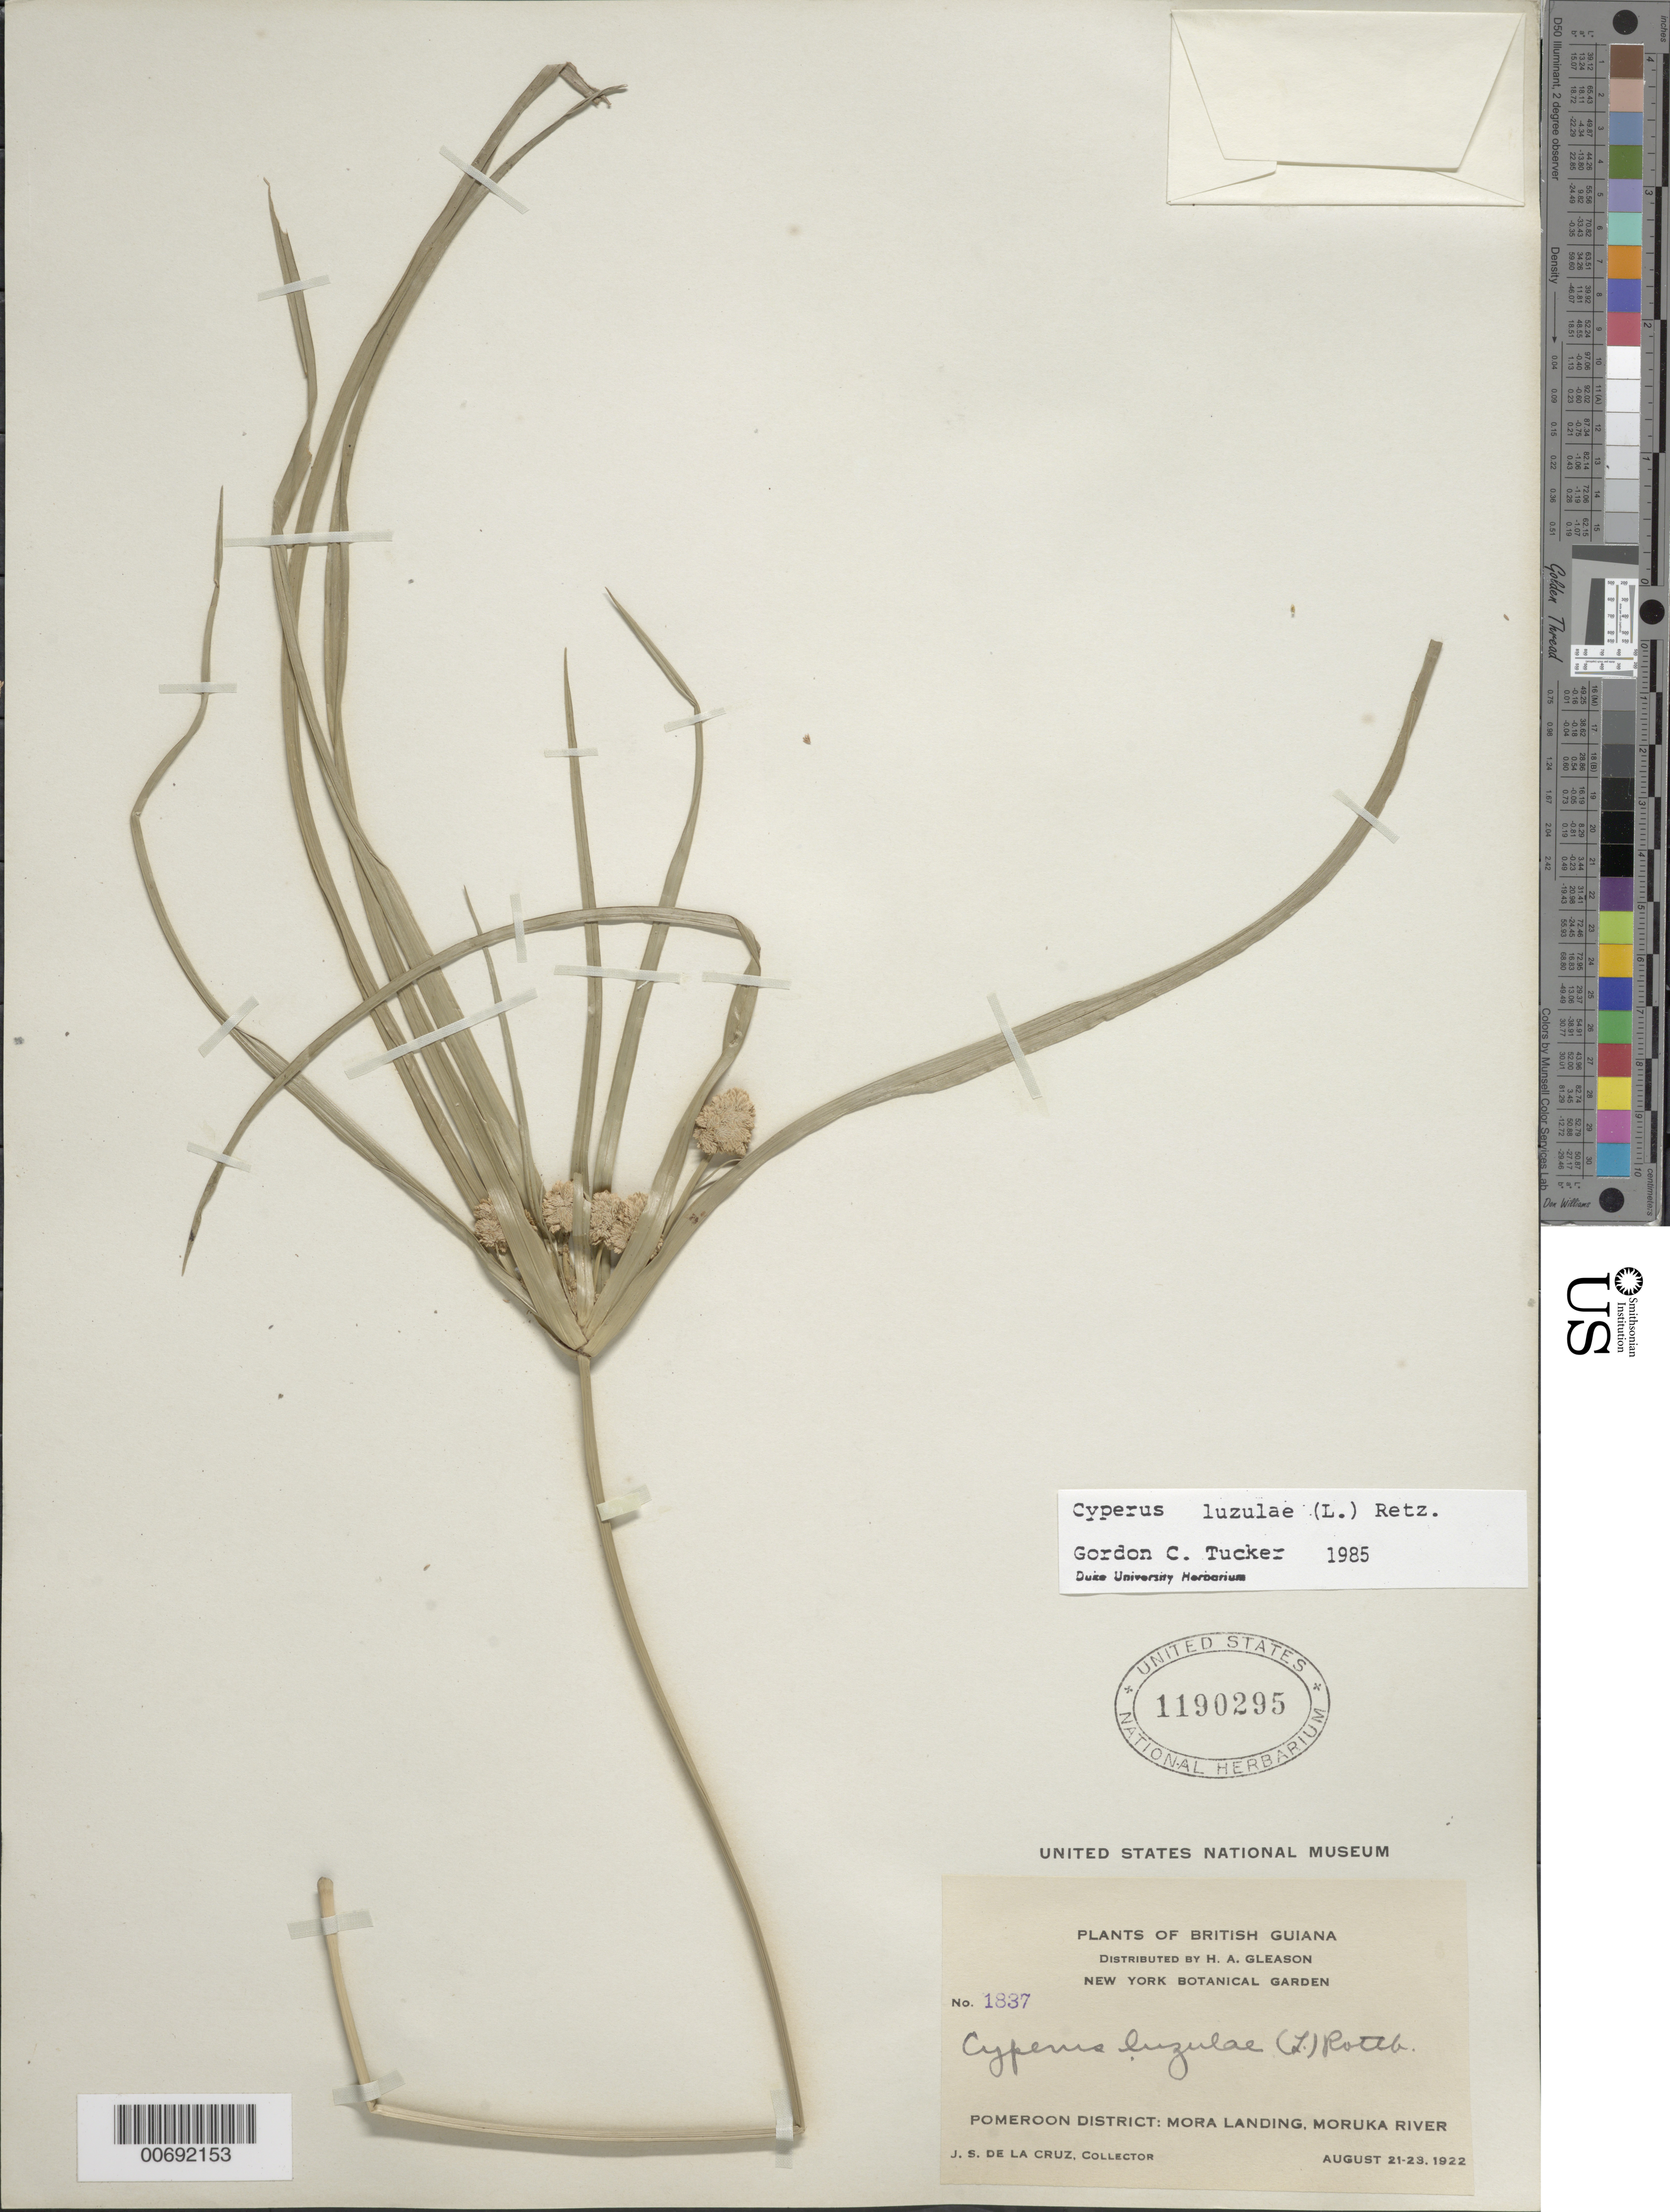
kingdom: Plantae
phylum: Tracheophyta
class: Liliopsida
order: Poales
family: Cyperaceae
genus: Cyperus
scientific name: Cyperus luzulae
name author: (L.) Rottb. ex Retz.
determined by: Tucker, G. C.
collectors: J. S. de la Cruz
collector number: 1837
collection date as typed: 21-Aug-22 to 23-Aug-22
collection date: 1922-08-21/1922-08-23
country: Guyana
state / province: Barima-Waini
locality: Mora Landing, Moruka R., Pomeroon Dist.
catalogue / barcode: US 1190295